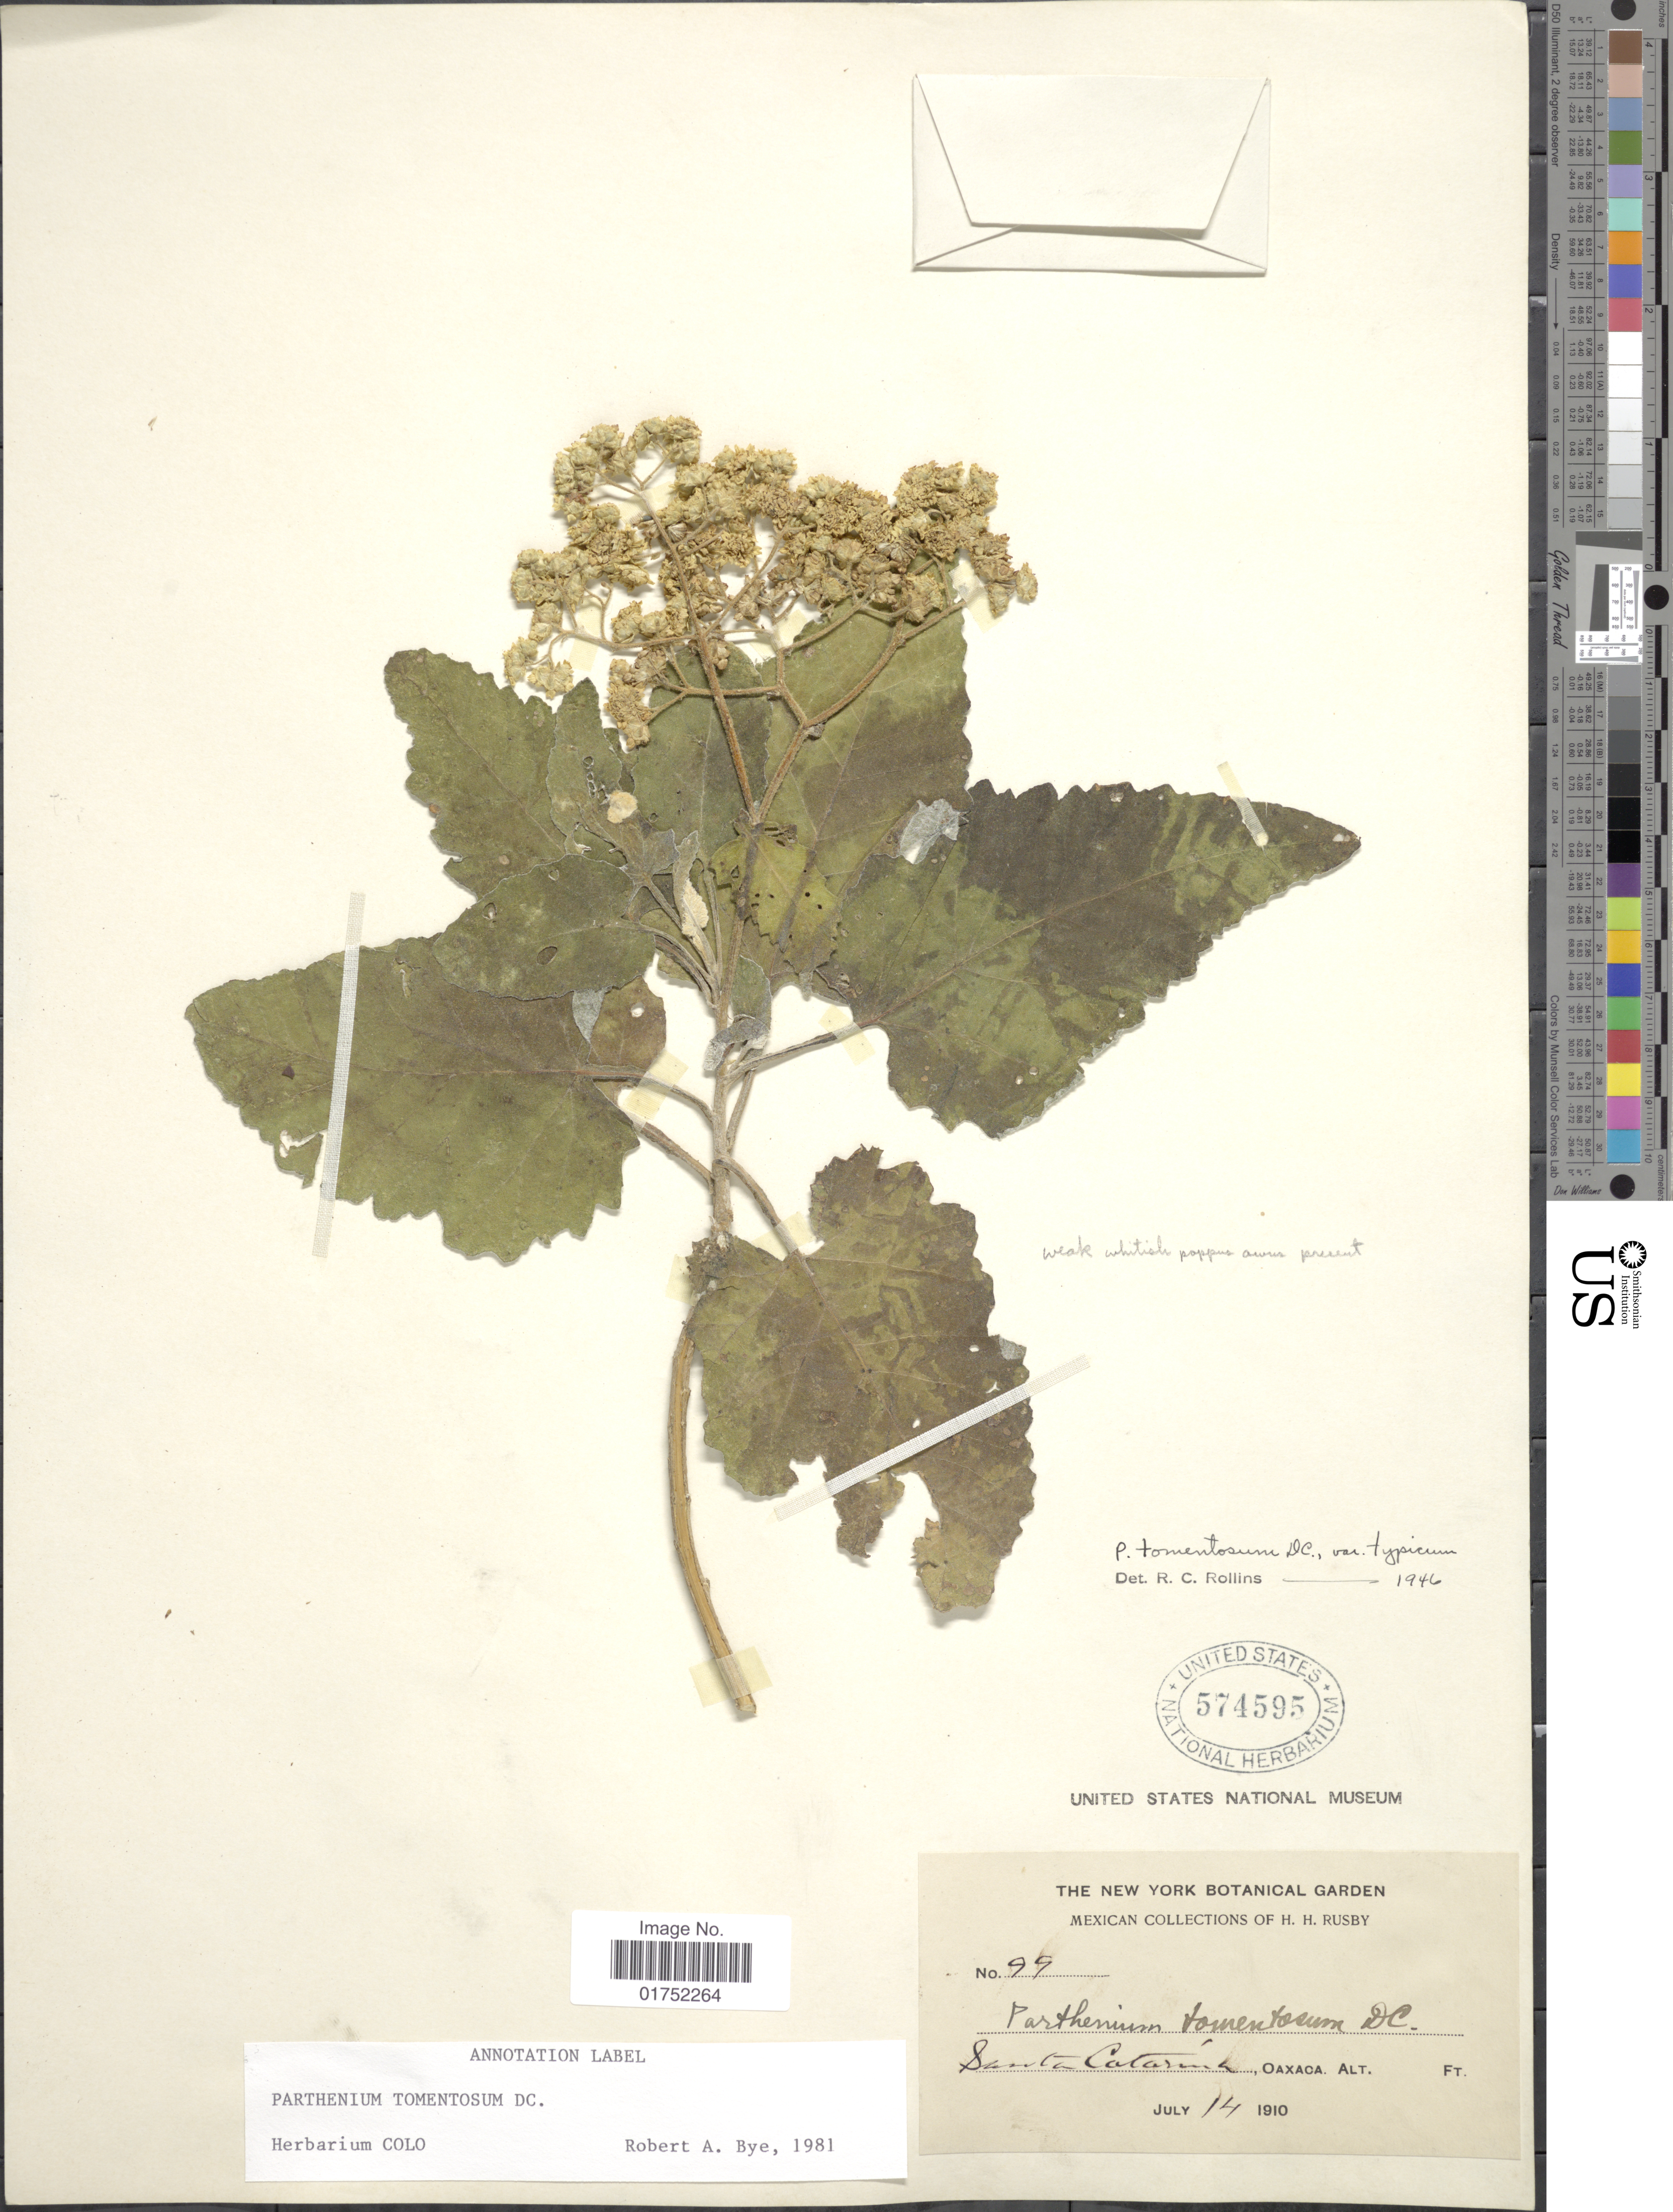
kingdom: Plantae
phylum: Tracheophyta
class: Magnoliopsida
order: Asterales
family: Asteraceae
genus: Parthenium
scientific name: Parthenium tomentosum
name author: DC.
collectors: H. H. Rusby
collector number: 99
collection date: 1910-07-14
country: Mexico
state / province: Oaxaca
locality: Santa Catarina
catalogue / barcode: US 574595